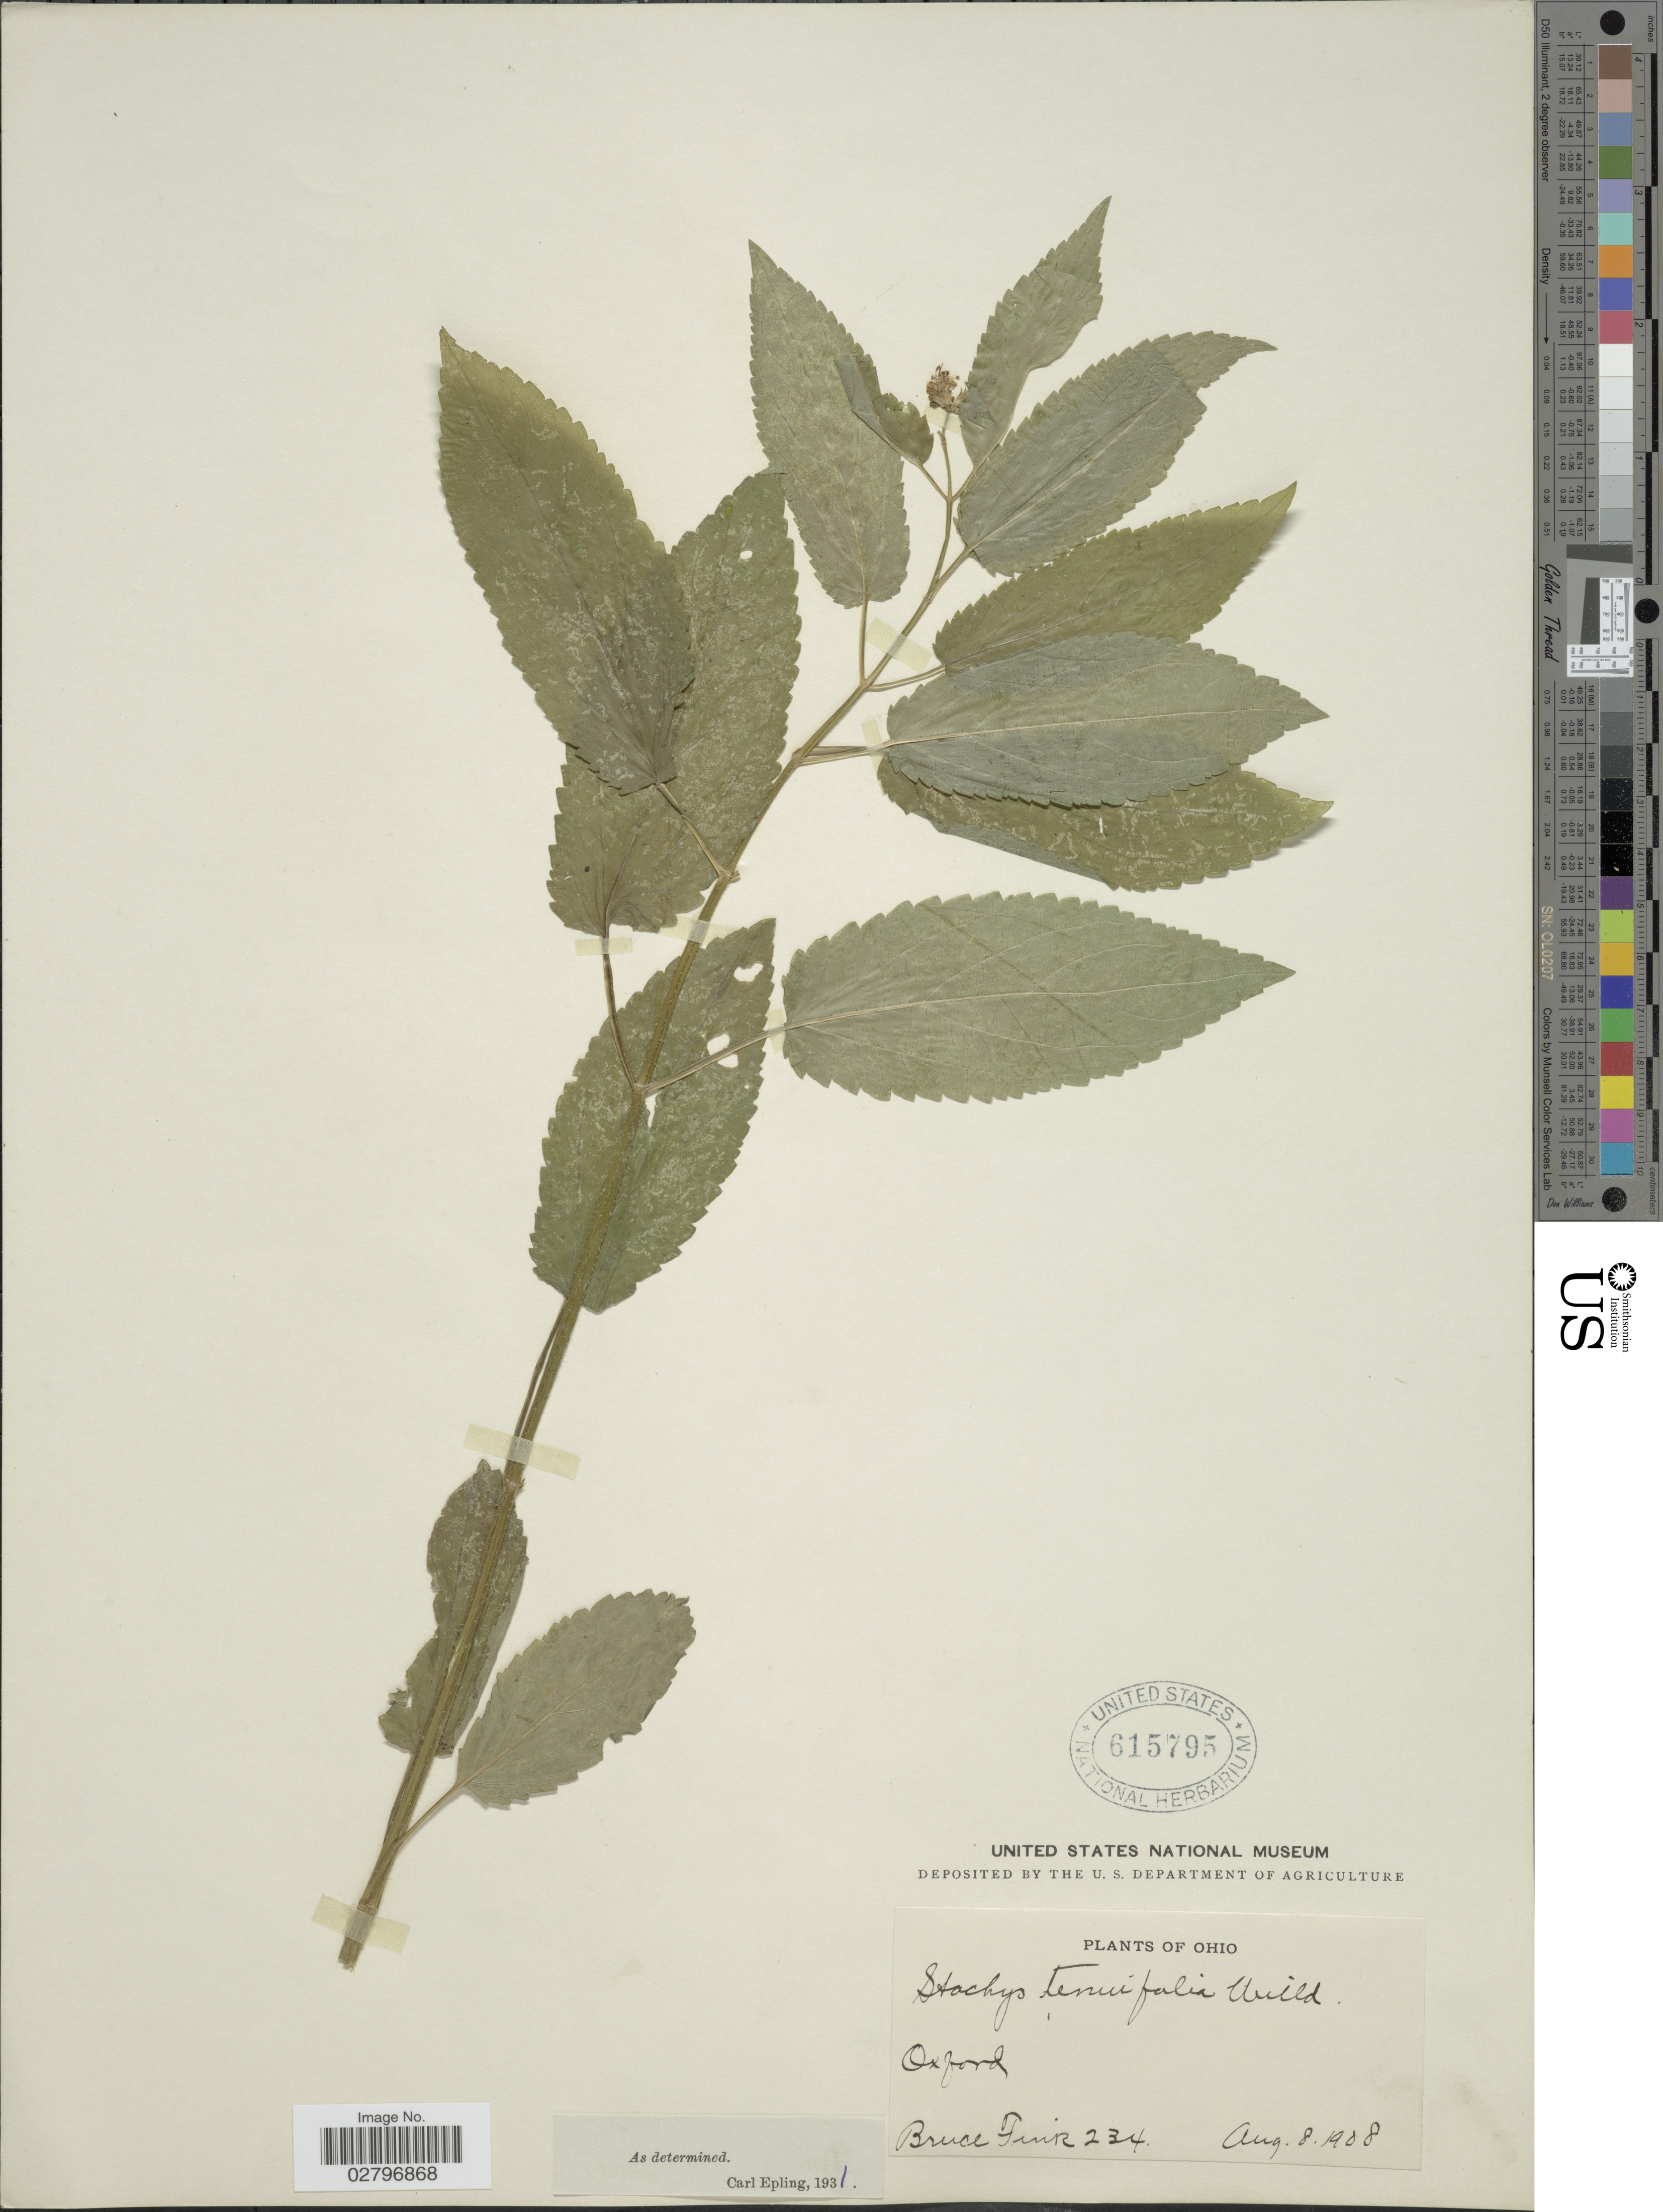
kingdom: Plantae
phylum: Tracheophyta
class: Magnoliopsida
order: Lamiales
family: Lamiaceae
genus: Stachys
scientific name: Stachys tenuifolia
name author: Willd.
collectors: B. Fink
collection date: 1908-08-08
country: United States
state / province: Ohio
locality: Oxford.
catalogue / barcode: US 615795